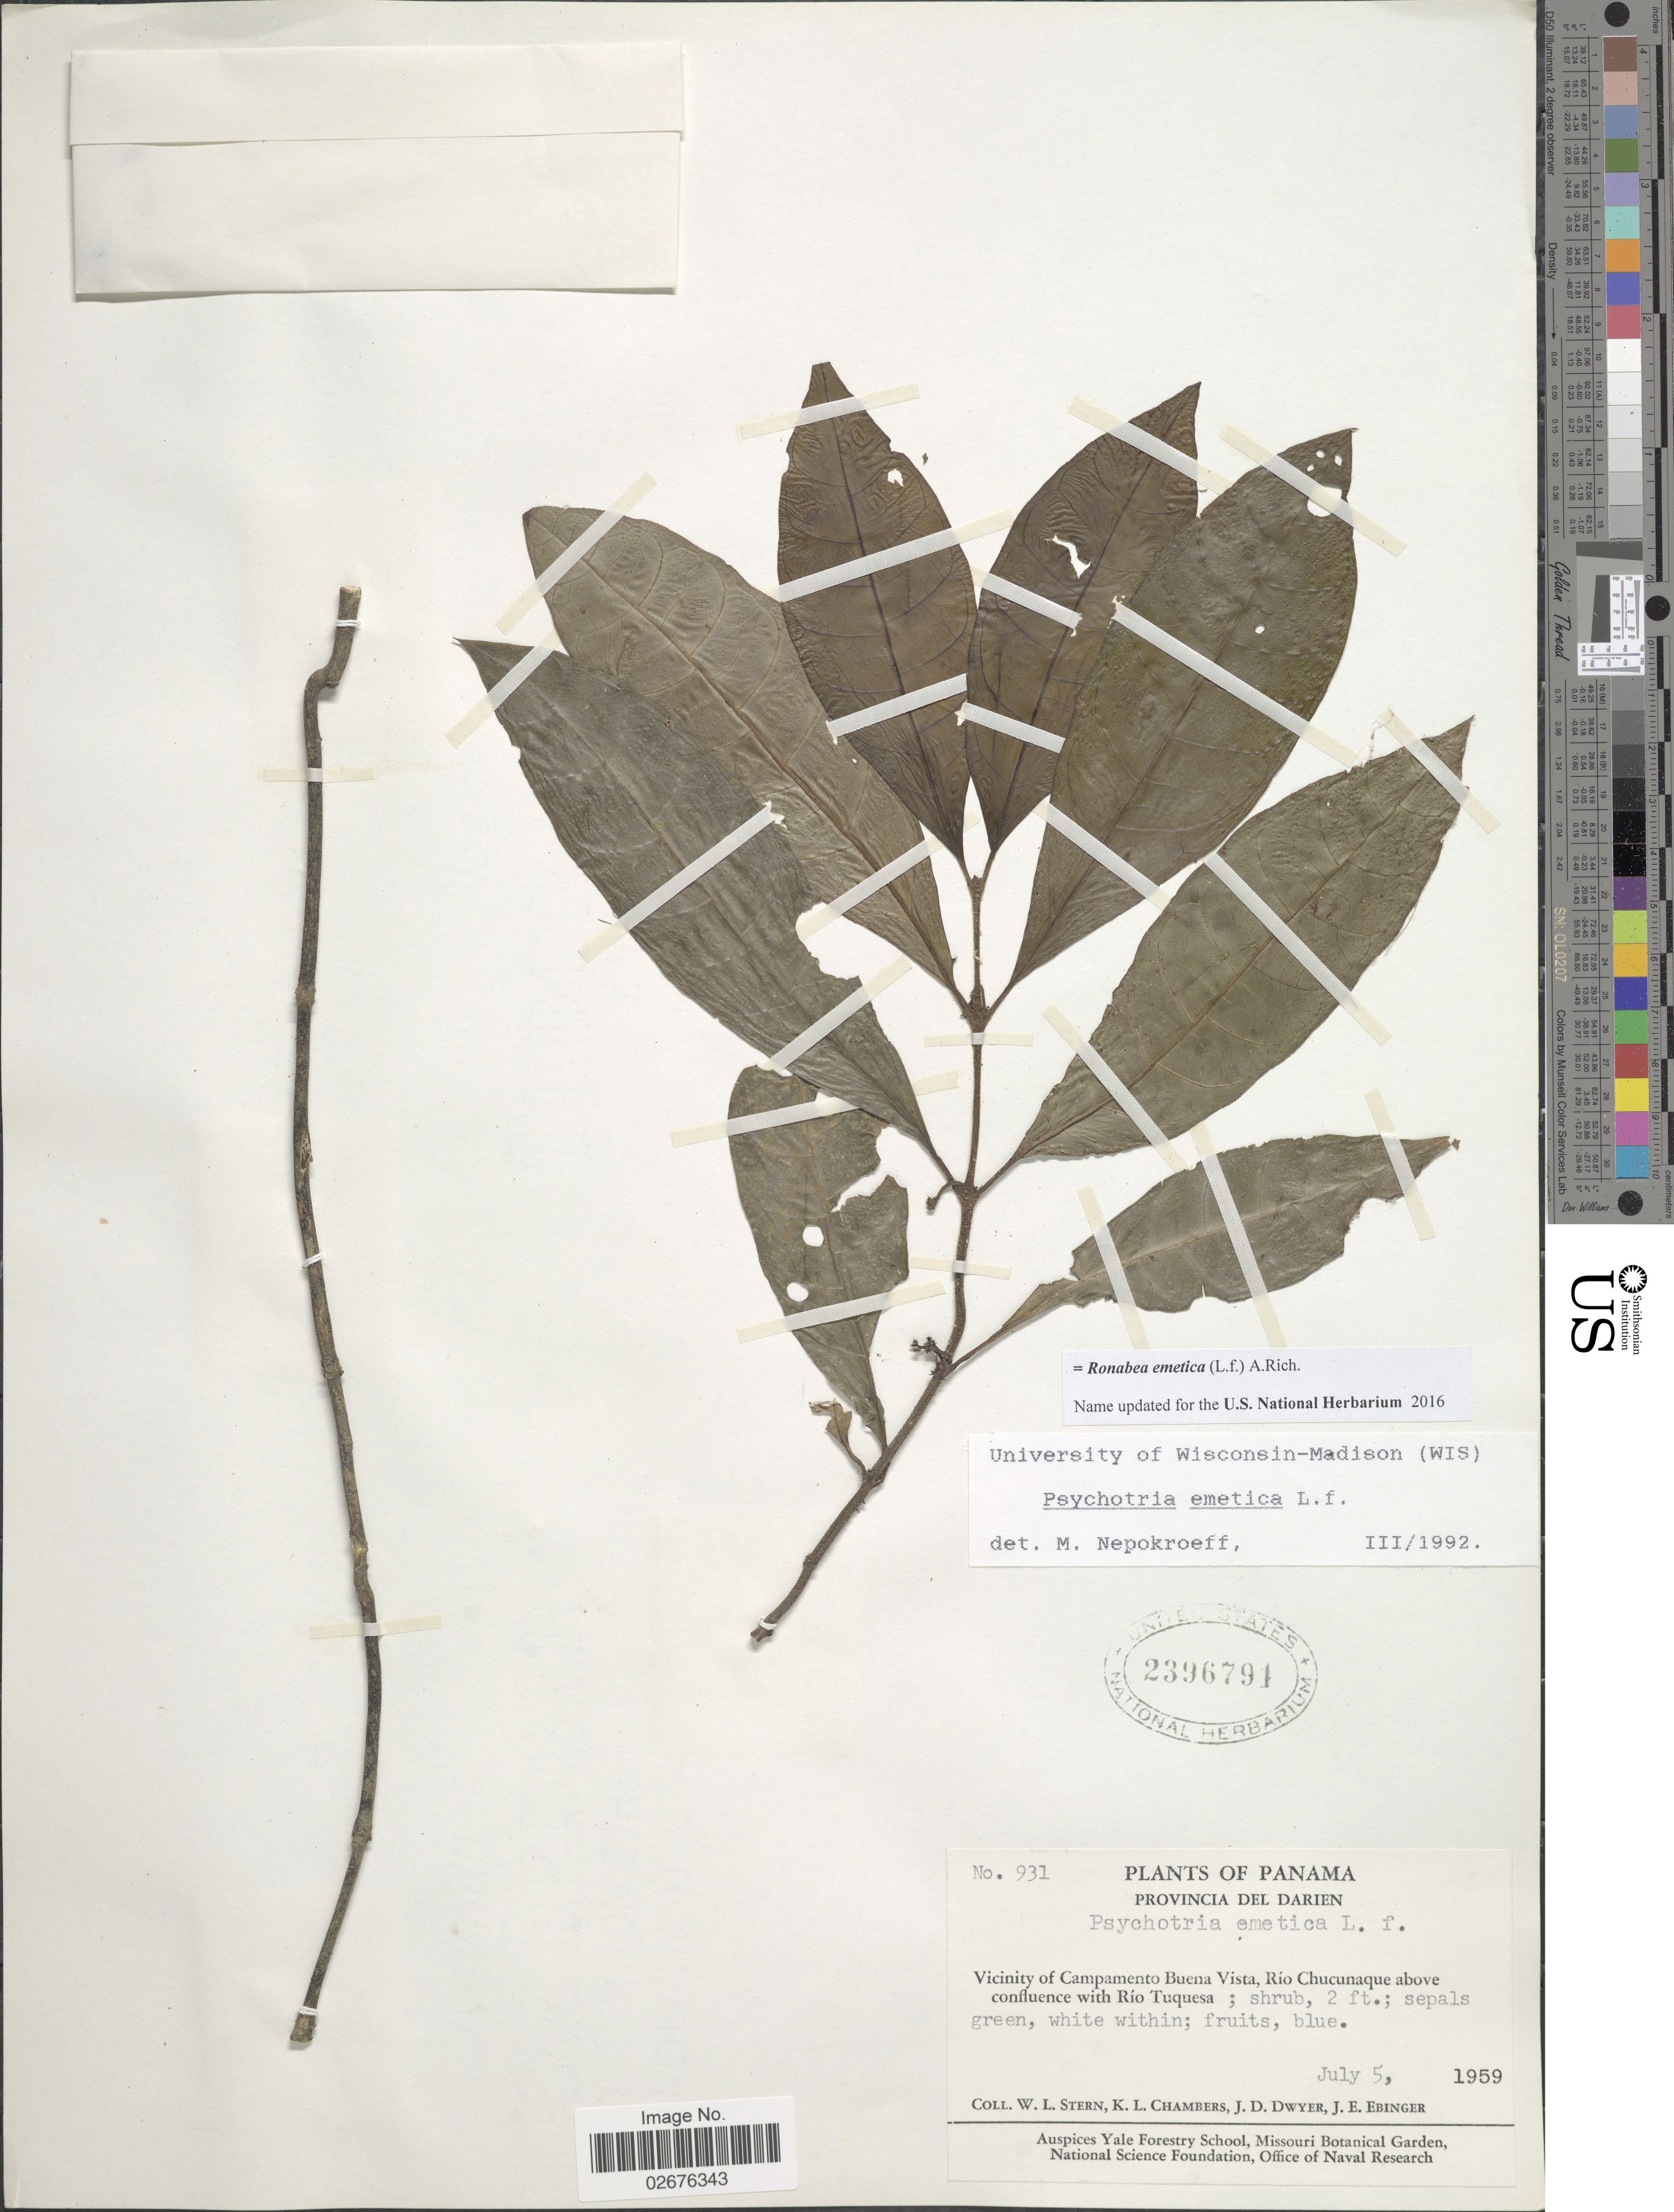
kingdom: Plantae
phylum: Tracheophyta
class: Magnoliopsida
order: Gentianales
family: Rubiaceae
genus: Ronabea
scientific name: Ronabea emetica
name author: (L. f.) A. Rich.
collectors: W. L. Stern, K. Chambers, J. D. Dwyer & J. Ebinger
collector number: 931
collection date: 1959-07-05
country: Panama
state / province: Darién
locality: Vicinity of Campamento Buena Vista, Rio Chucunaque above confluence with Rio Tuquesa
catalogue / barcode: US 2396791